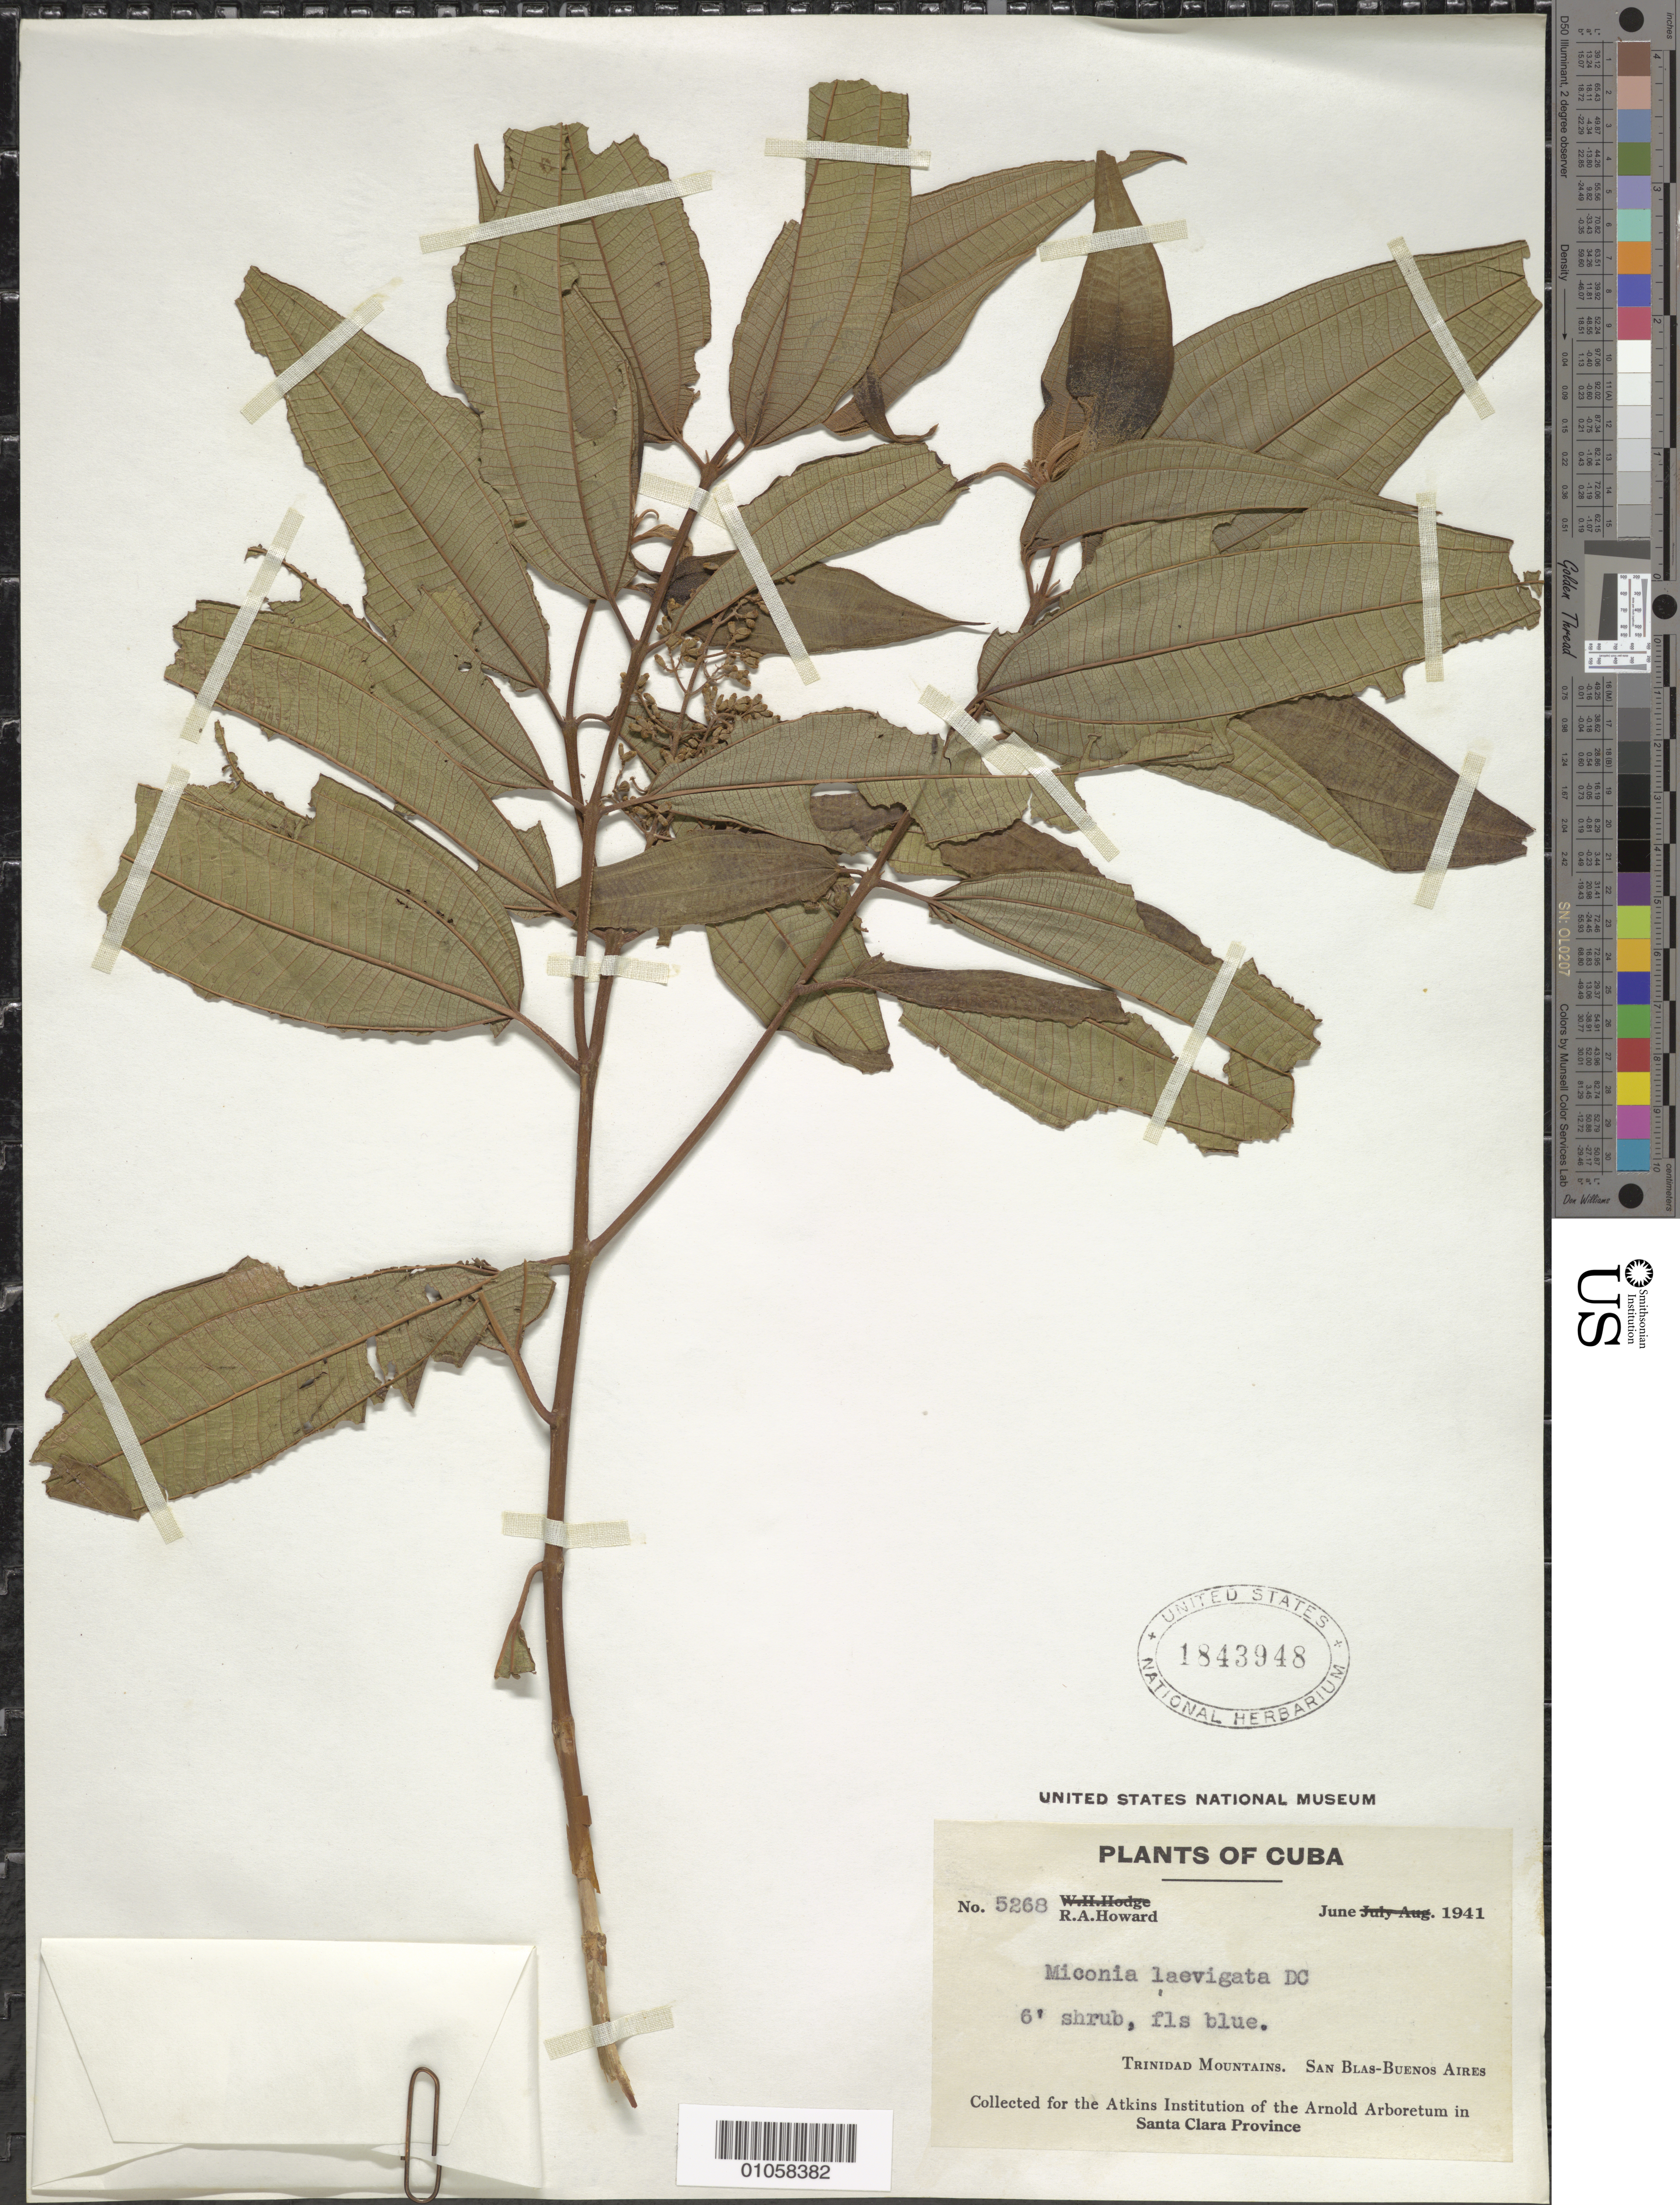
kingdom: Plantae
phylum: Tracheophyta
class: Magnoliopsida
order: Myrtales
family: Melastomataceae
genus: Miconia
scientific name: Miconia laevigata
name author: (L.) D. Don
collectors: R. A. Howard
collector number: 5268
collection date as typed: Jun 1941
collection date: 1941-06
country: Cuba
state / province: Santa Clara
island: Cuba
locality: Trinidad Mountains, San Blas-Buenos Aires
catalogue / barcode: US 1843948